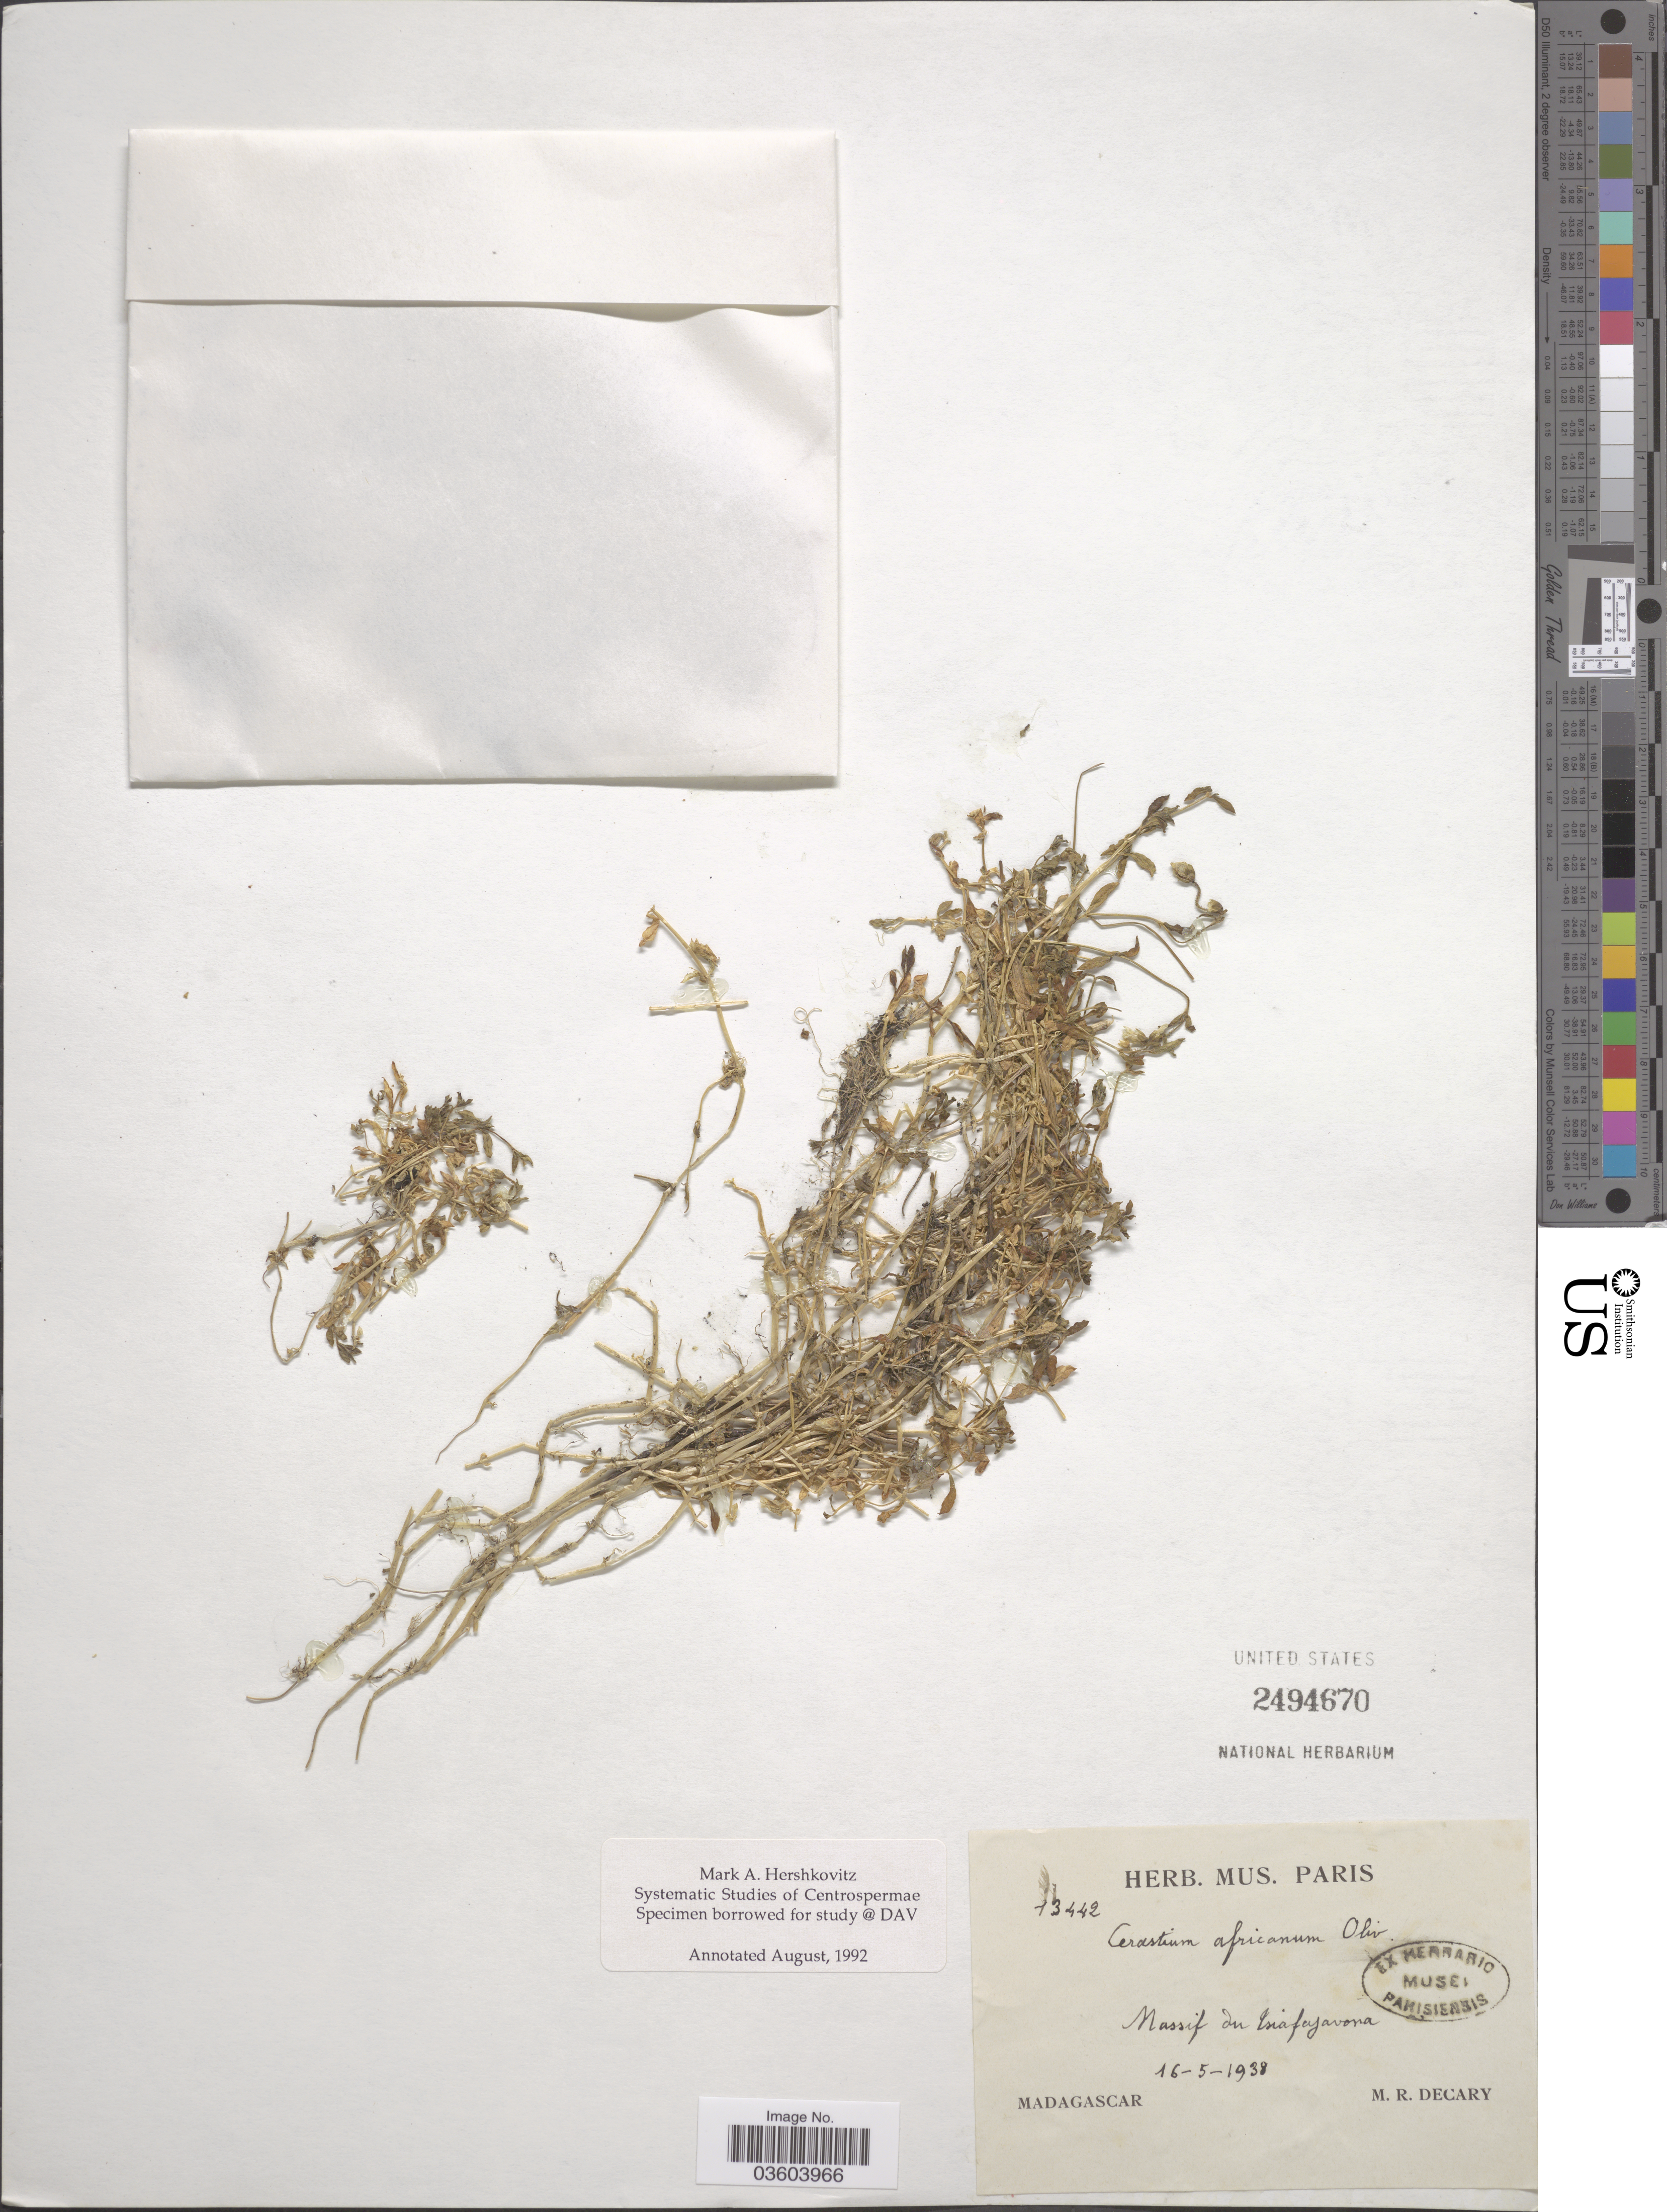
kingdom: Plantae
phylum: Tracheophyta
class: Magnoliopsida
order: Caryophyllales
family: Caryophyllaceae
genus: Cerastium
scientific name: Cerastium africanum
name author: (Hook. f.) Oliv.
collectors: R. Decary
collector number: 13442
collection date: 1938-05-16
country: Madagascar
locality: Massif du Tsiafajavona.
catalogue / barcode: US 2494670